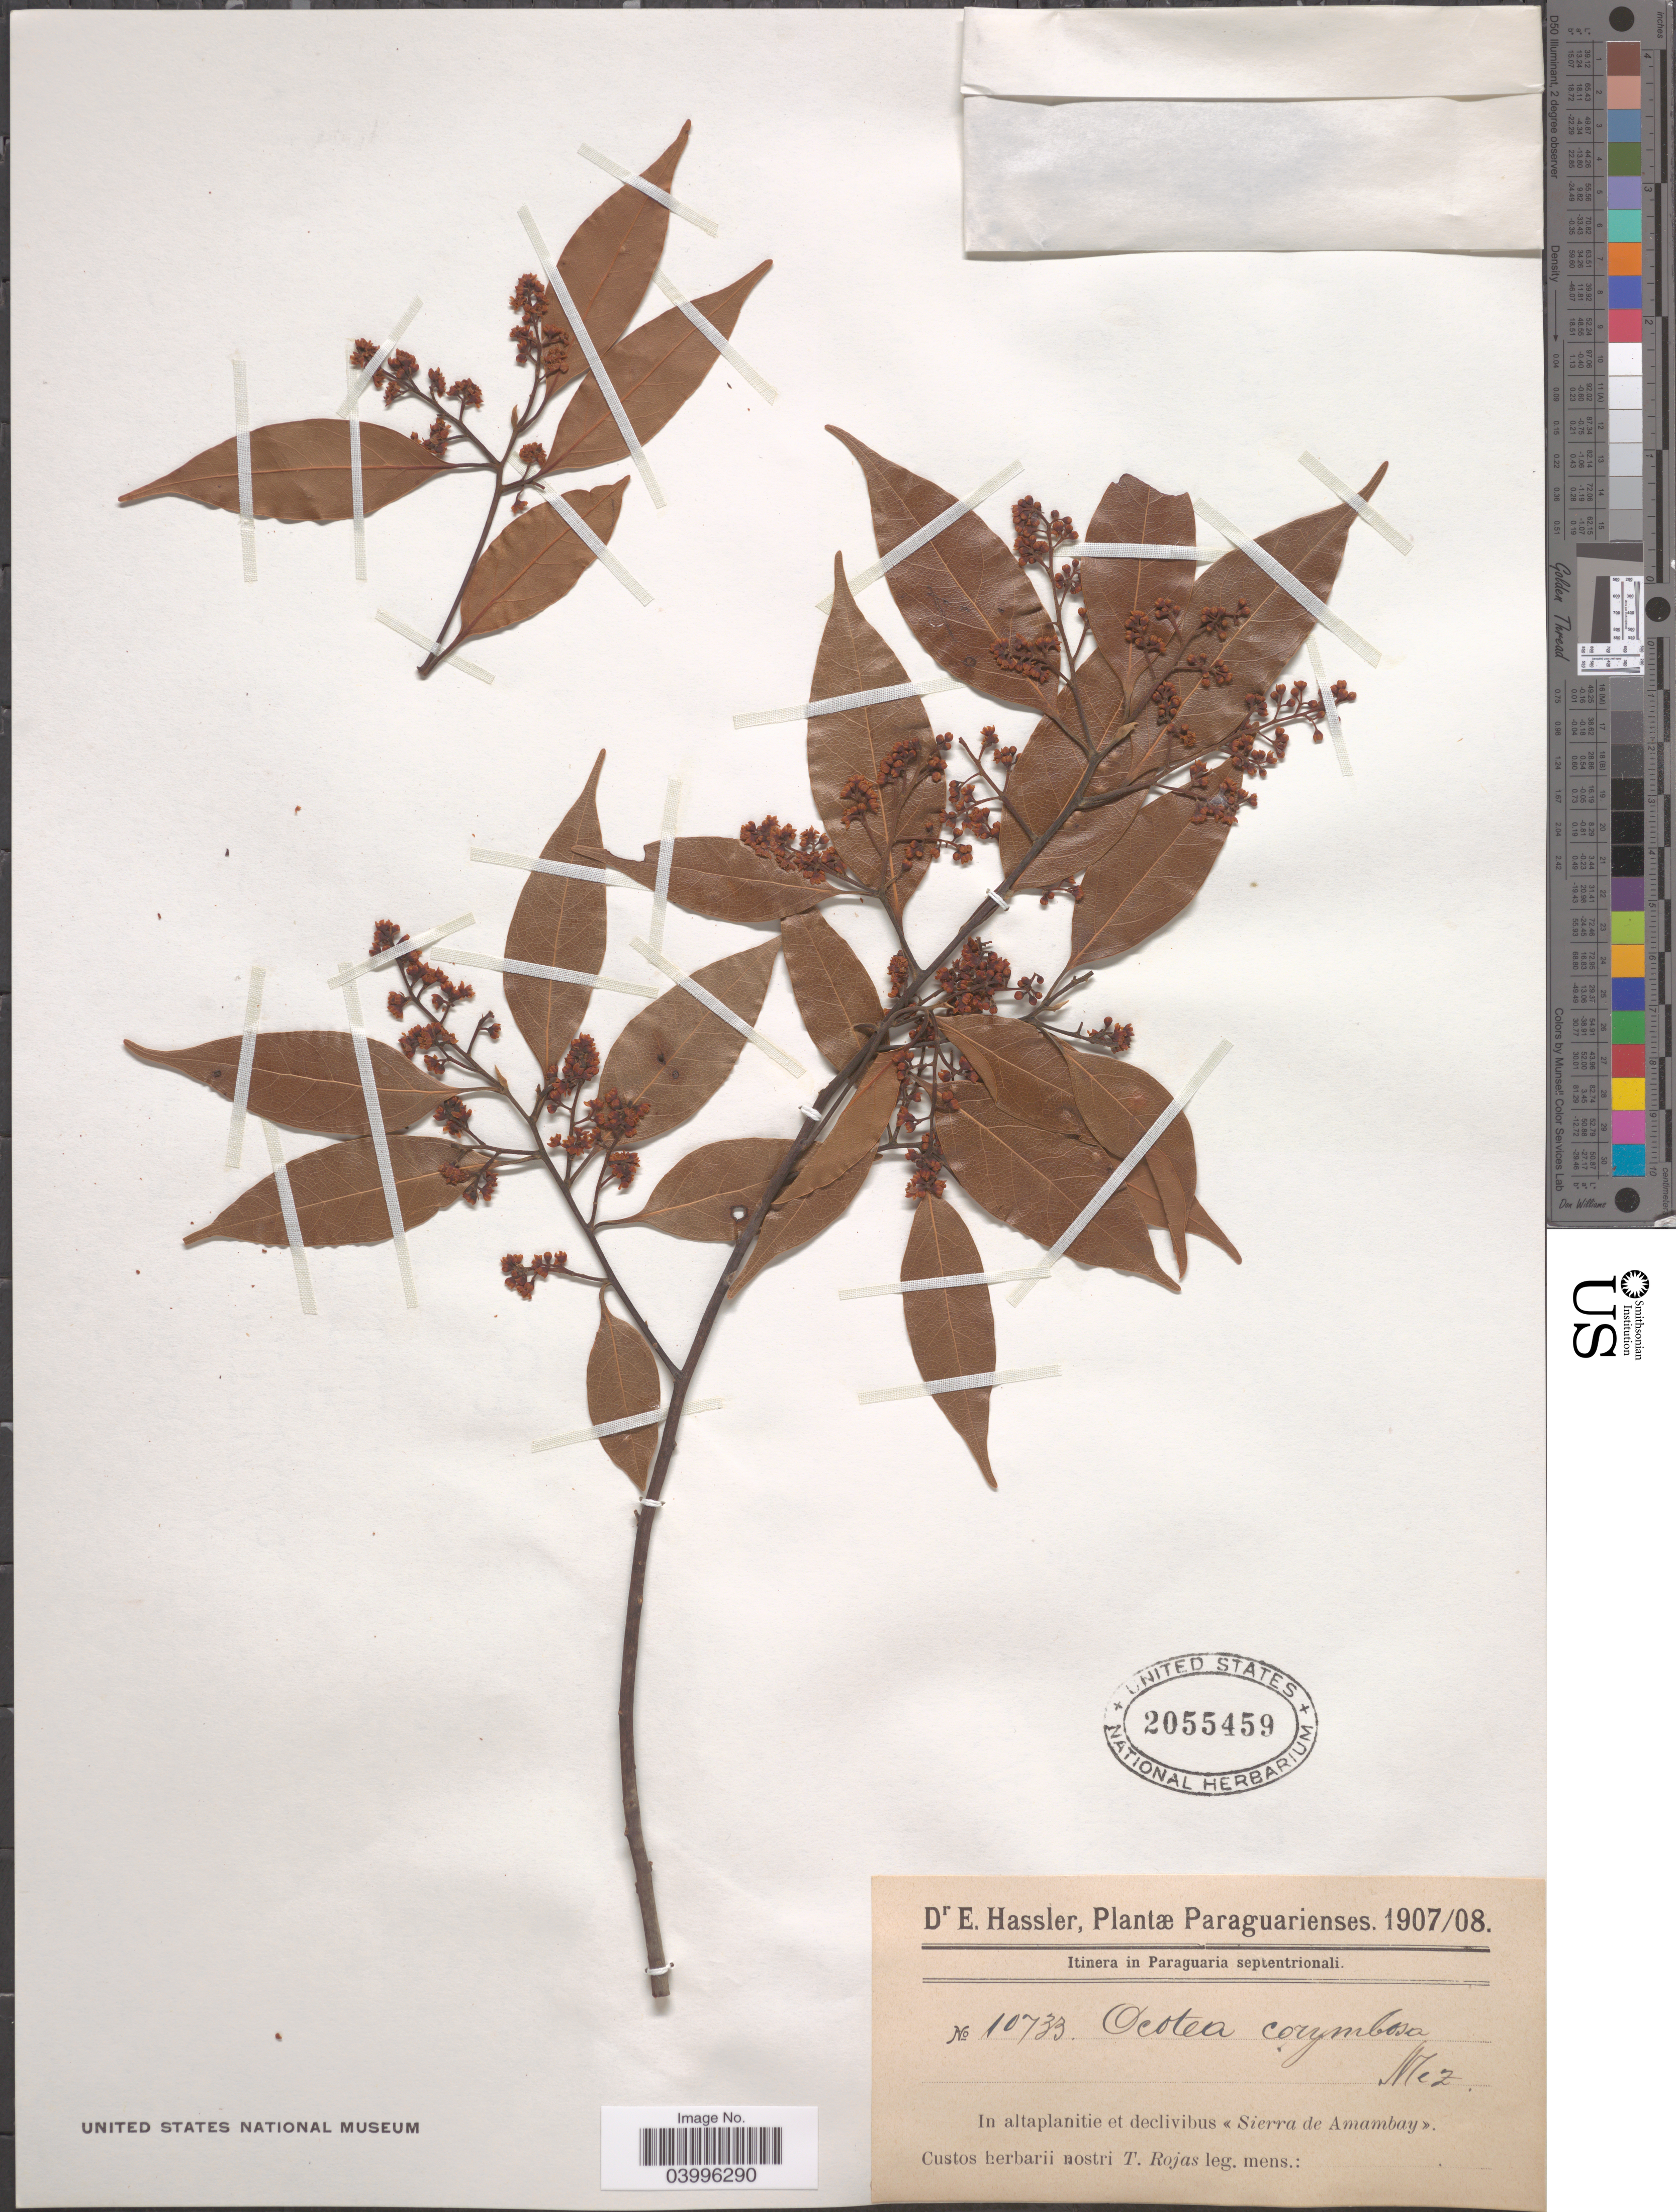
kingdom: Plantae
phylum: Tracheophyta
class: Magnoliopsida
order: Laurales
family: Lauraceae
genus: Ocotea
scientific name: Ocotea corymbosa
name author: (Meisn.) Mez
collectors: T. Rojas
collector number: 10733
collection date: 1907/1908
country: Paraguay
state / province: Amambay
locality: In altaplanitie et declivibus «Sierra de Amambay».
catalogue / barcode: US 2055459